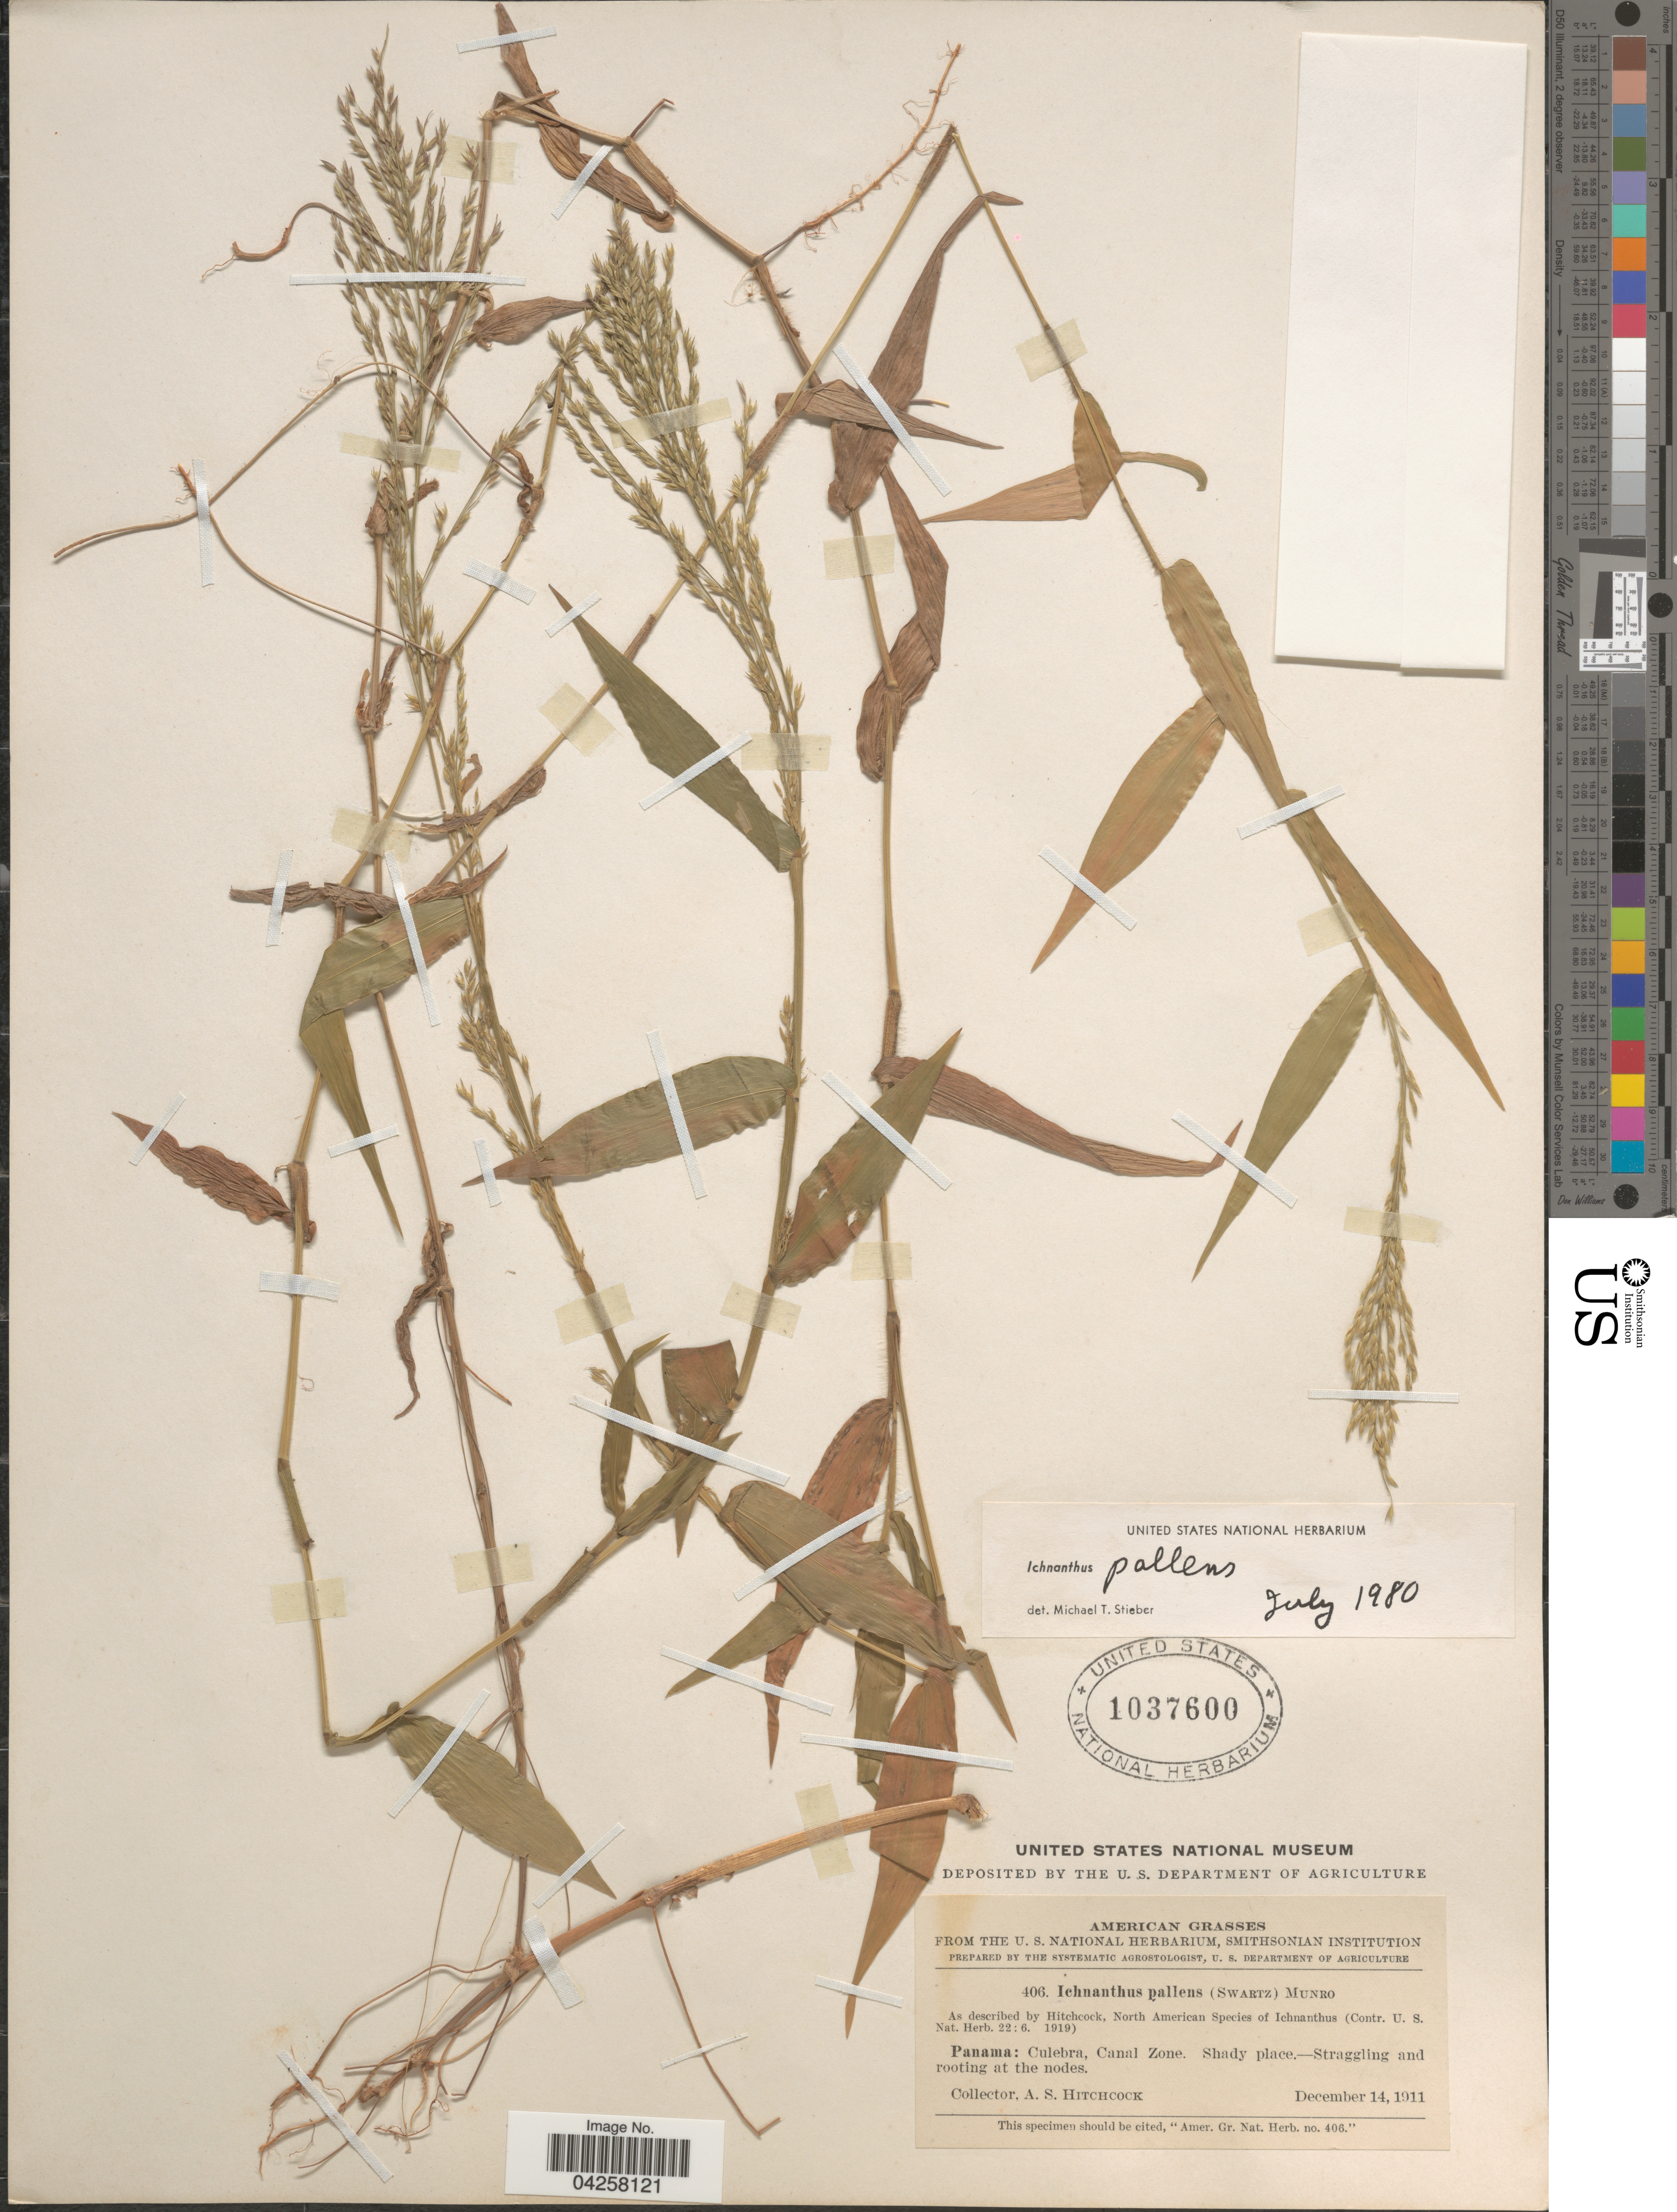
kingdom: Plantae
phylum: Tracheophyta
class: Liliopsida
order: Poales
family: Poaceae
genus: Ichnanthus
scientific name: Ichnanthus pallens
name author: (Sw.) Munro ex Benth.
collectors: A. S. Hitchcock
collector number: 406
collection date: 1911-12-14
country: Panama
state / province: Colón / Panamá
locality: Culebra, Canal Zone.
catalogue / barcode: US 1037600